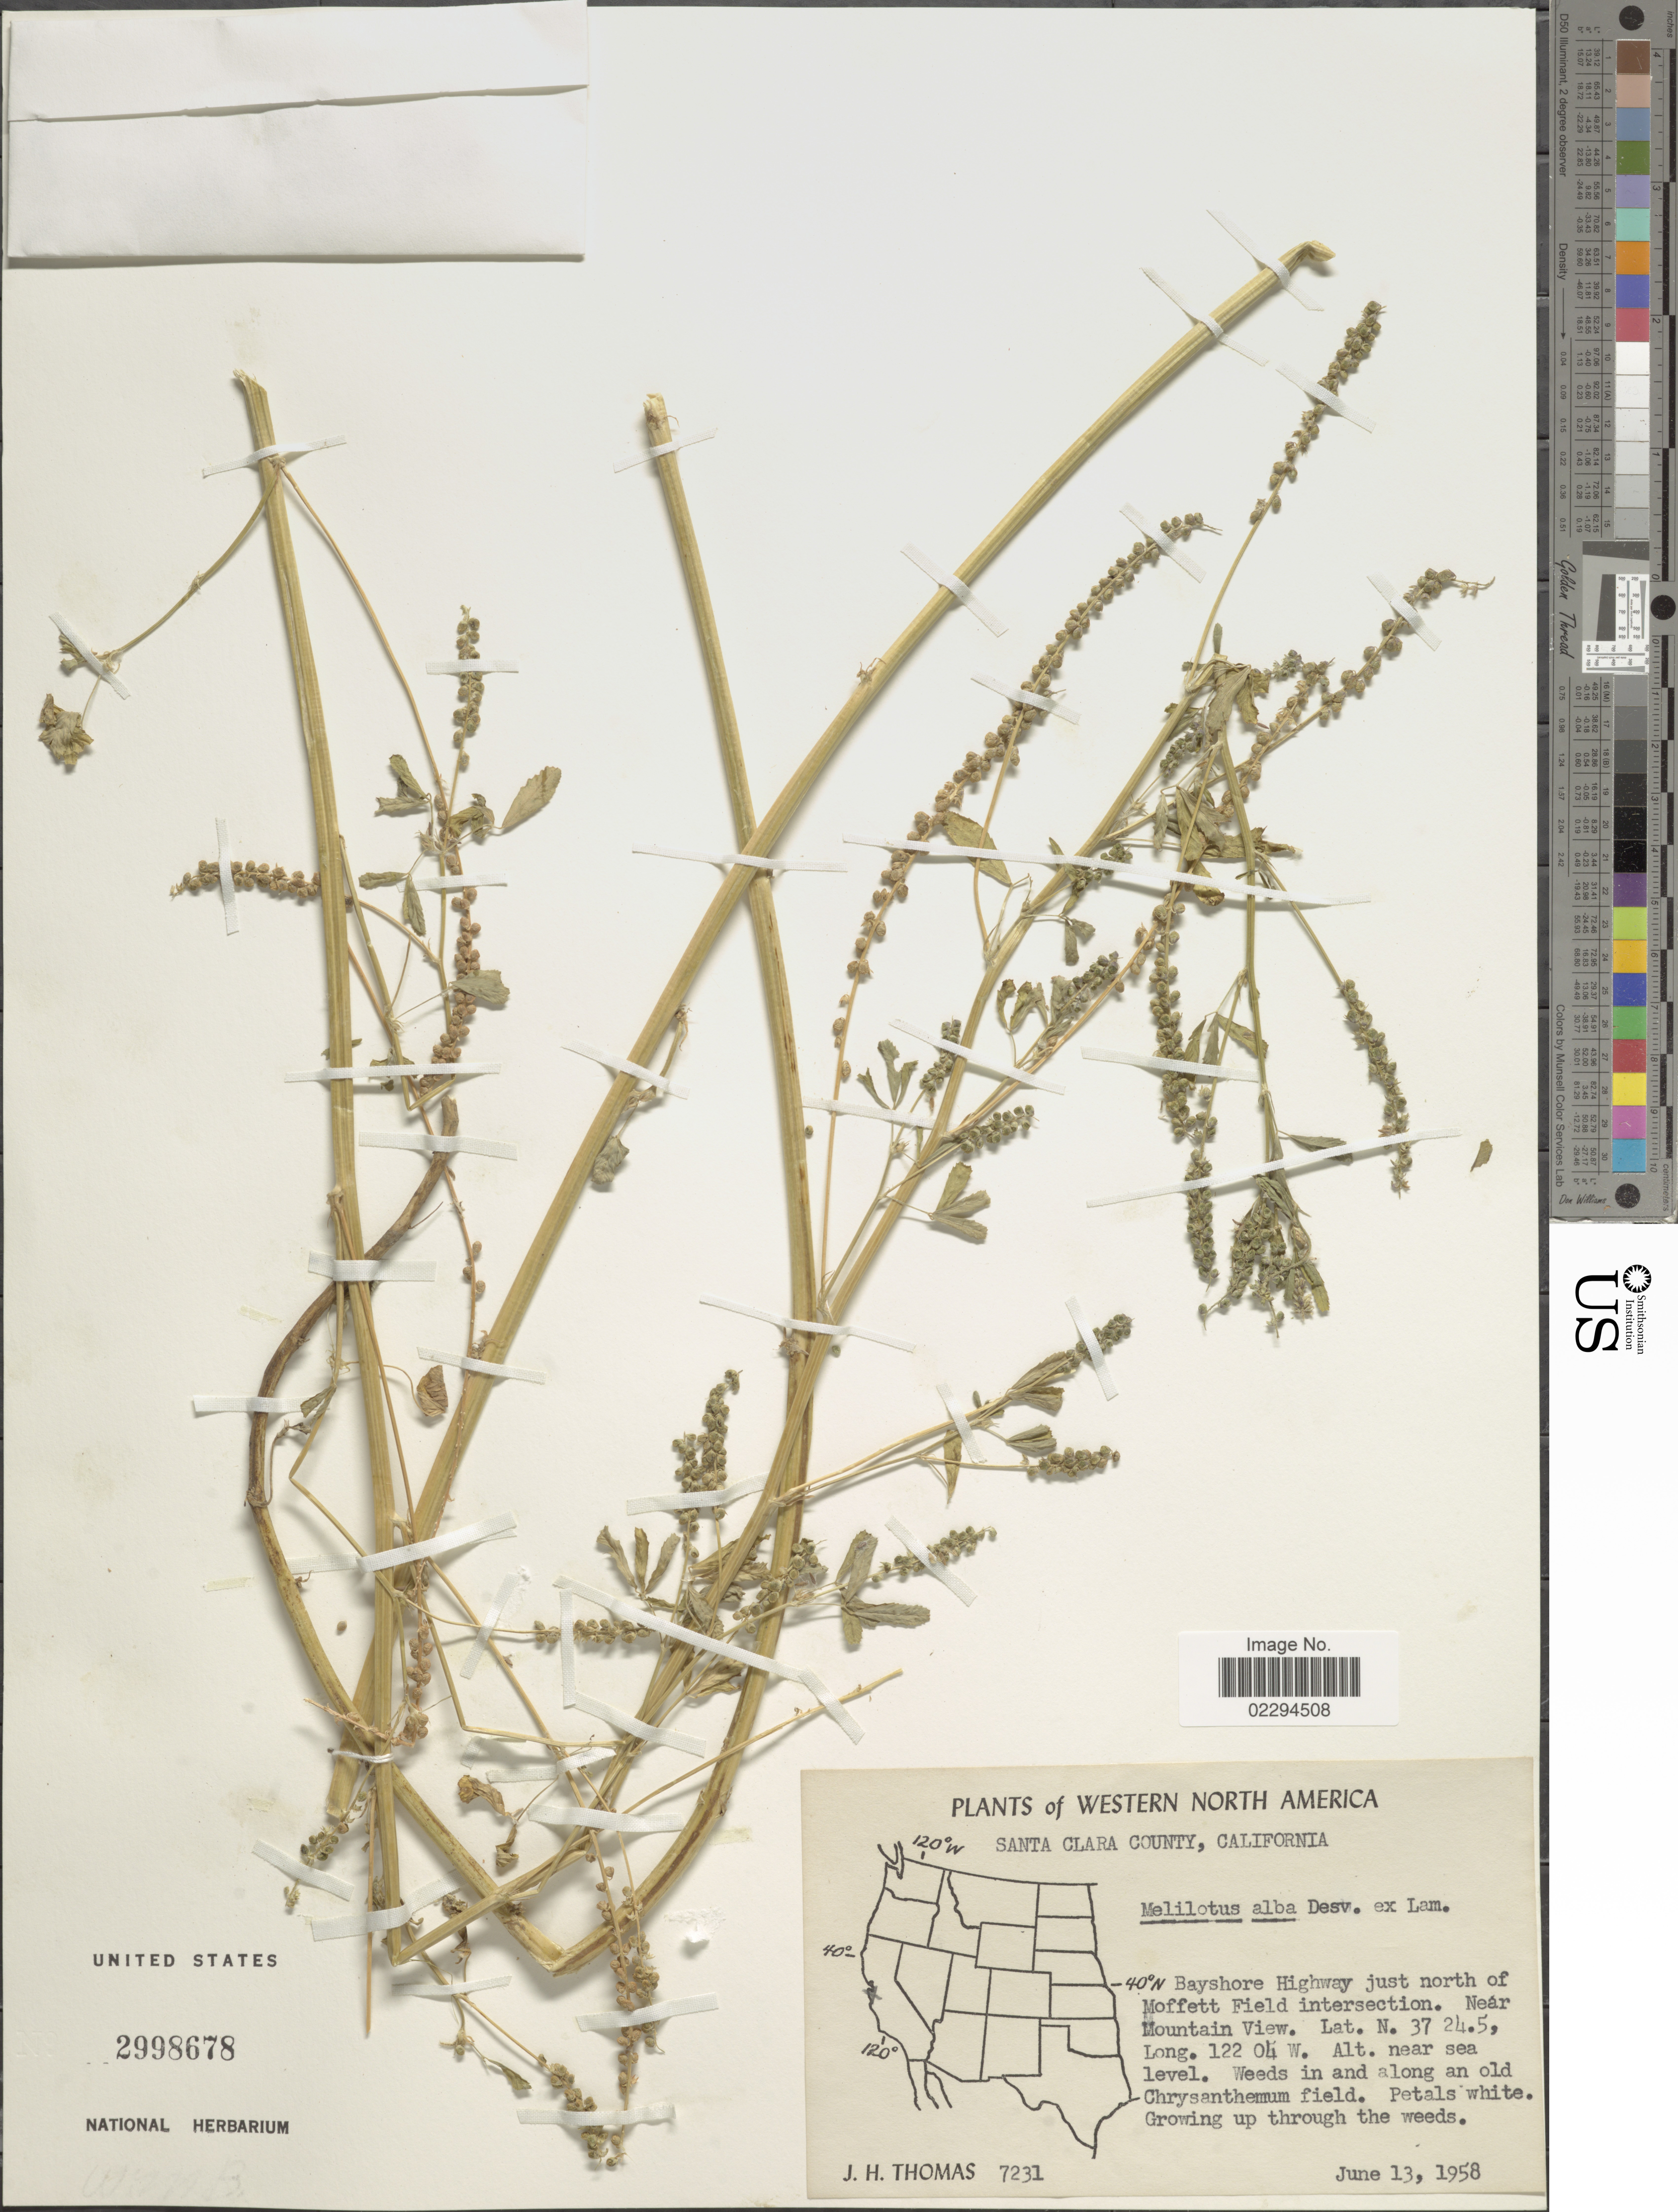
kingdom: Plantae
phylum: Tracheophyta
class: Magnoliopsida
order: Fabales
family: Fabaceae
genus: Melilotus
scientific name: Melilotus albus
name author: Medik.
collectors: J. H. Thomas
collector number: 7231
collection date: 1958-06-13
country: United States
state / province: California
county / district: Santa Clara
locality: Western North America. Santa Clara County. Bayshore Highway just north of Moffett Field intersection. Near Mountain View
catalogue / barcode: US 2998678